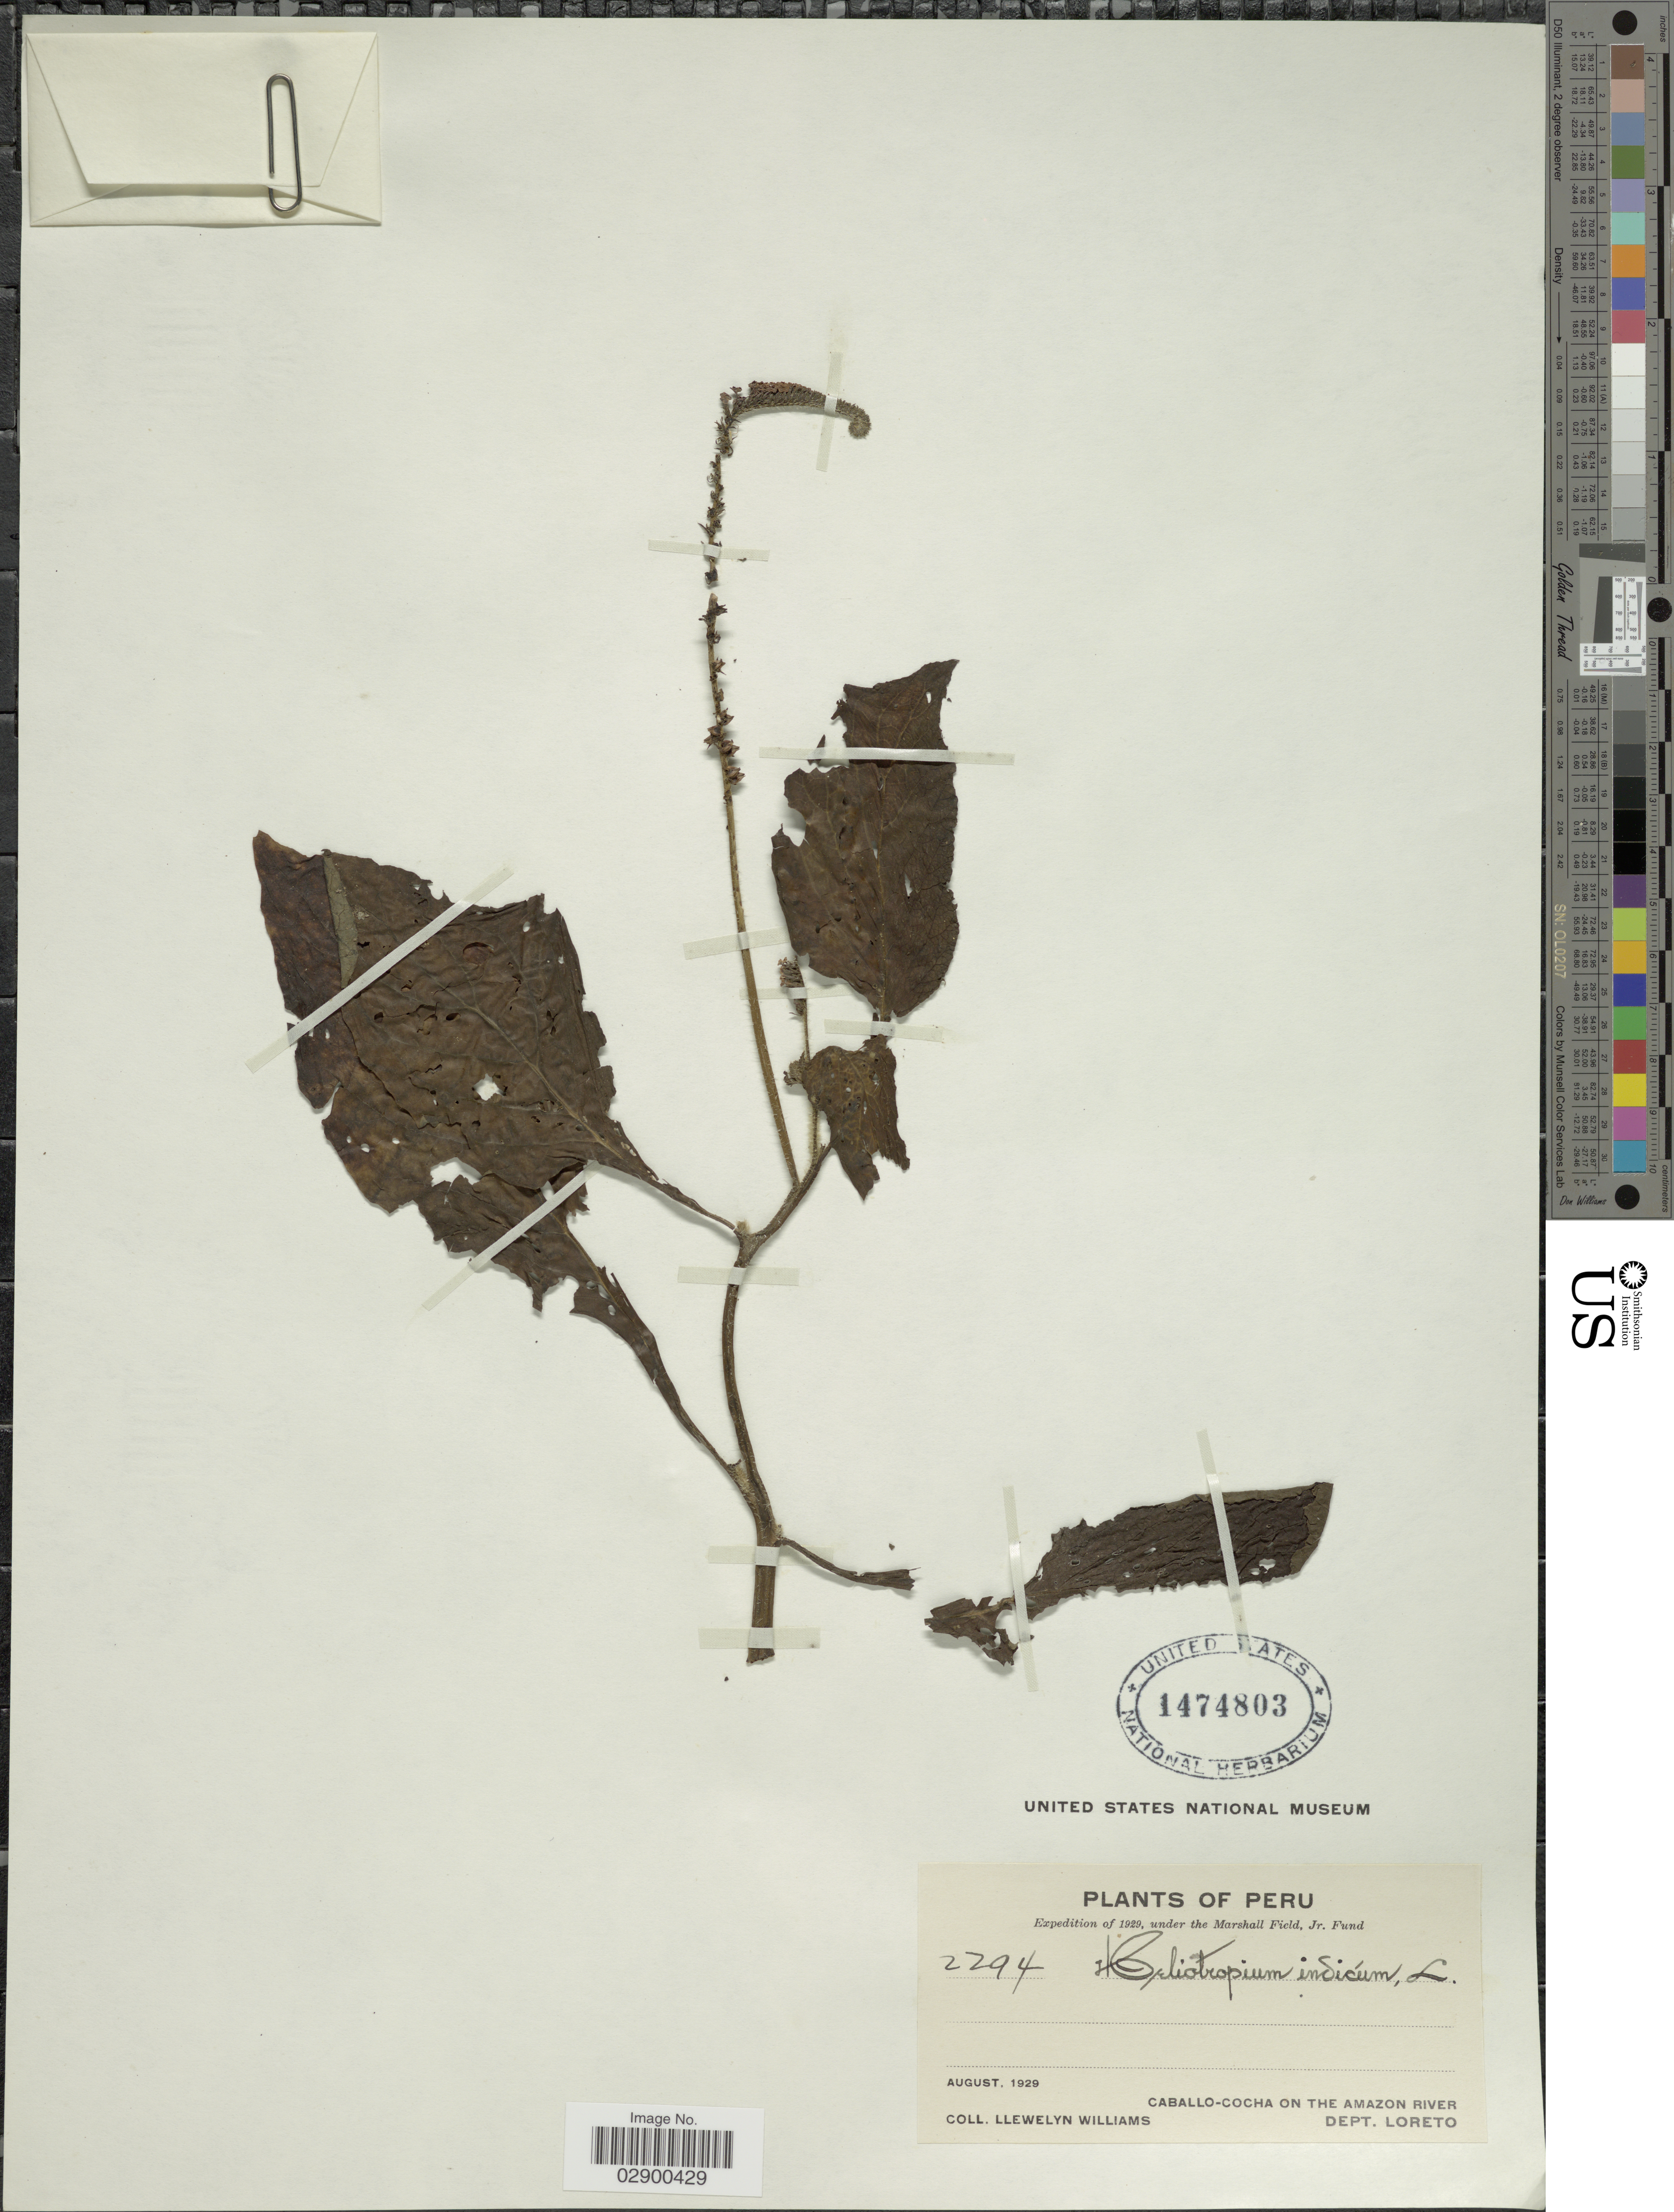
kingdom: Plantae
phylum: Tracheophyta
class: Magnoliopsida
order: Boraginales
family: Heliotropiaceae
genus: Heliotropium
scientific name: Heliotropium indicum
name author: L.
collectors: Ll. Williams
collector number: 2294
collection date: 1929-08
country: Peru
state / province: Loreto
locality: Caballo-Cocha on the Amazon River, Dept. Loreto.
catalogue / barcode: US 1474803